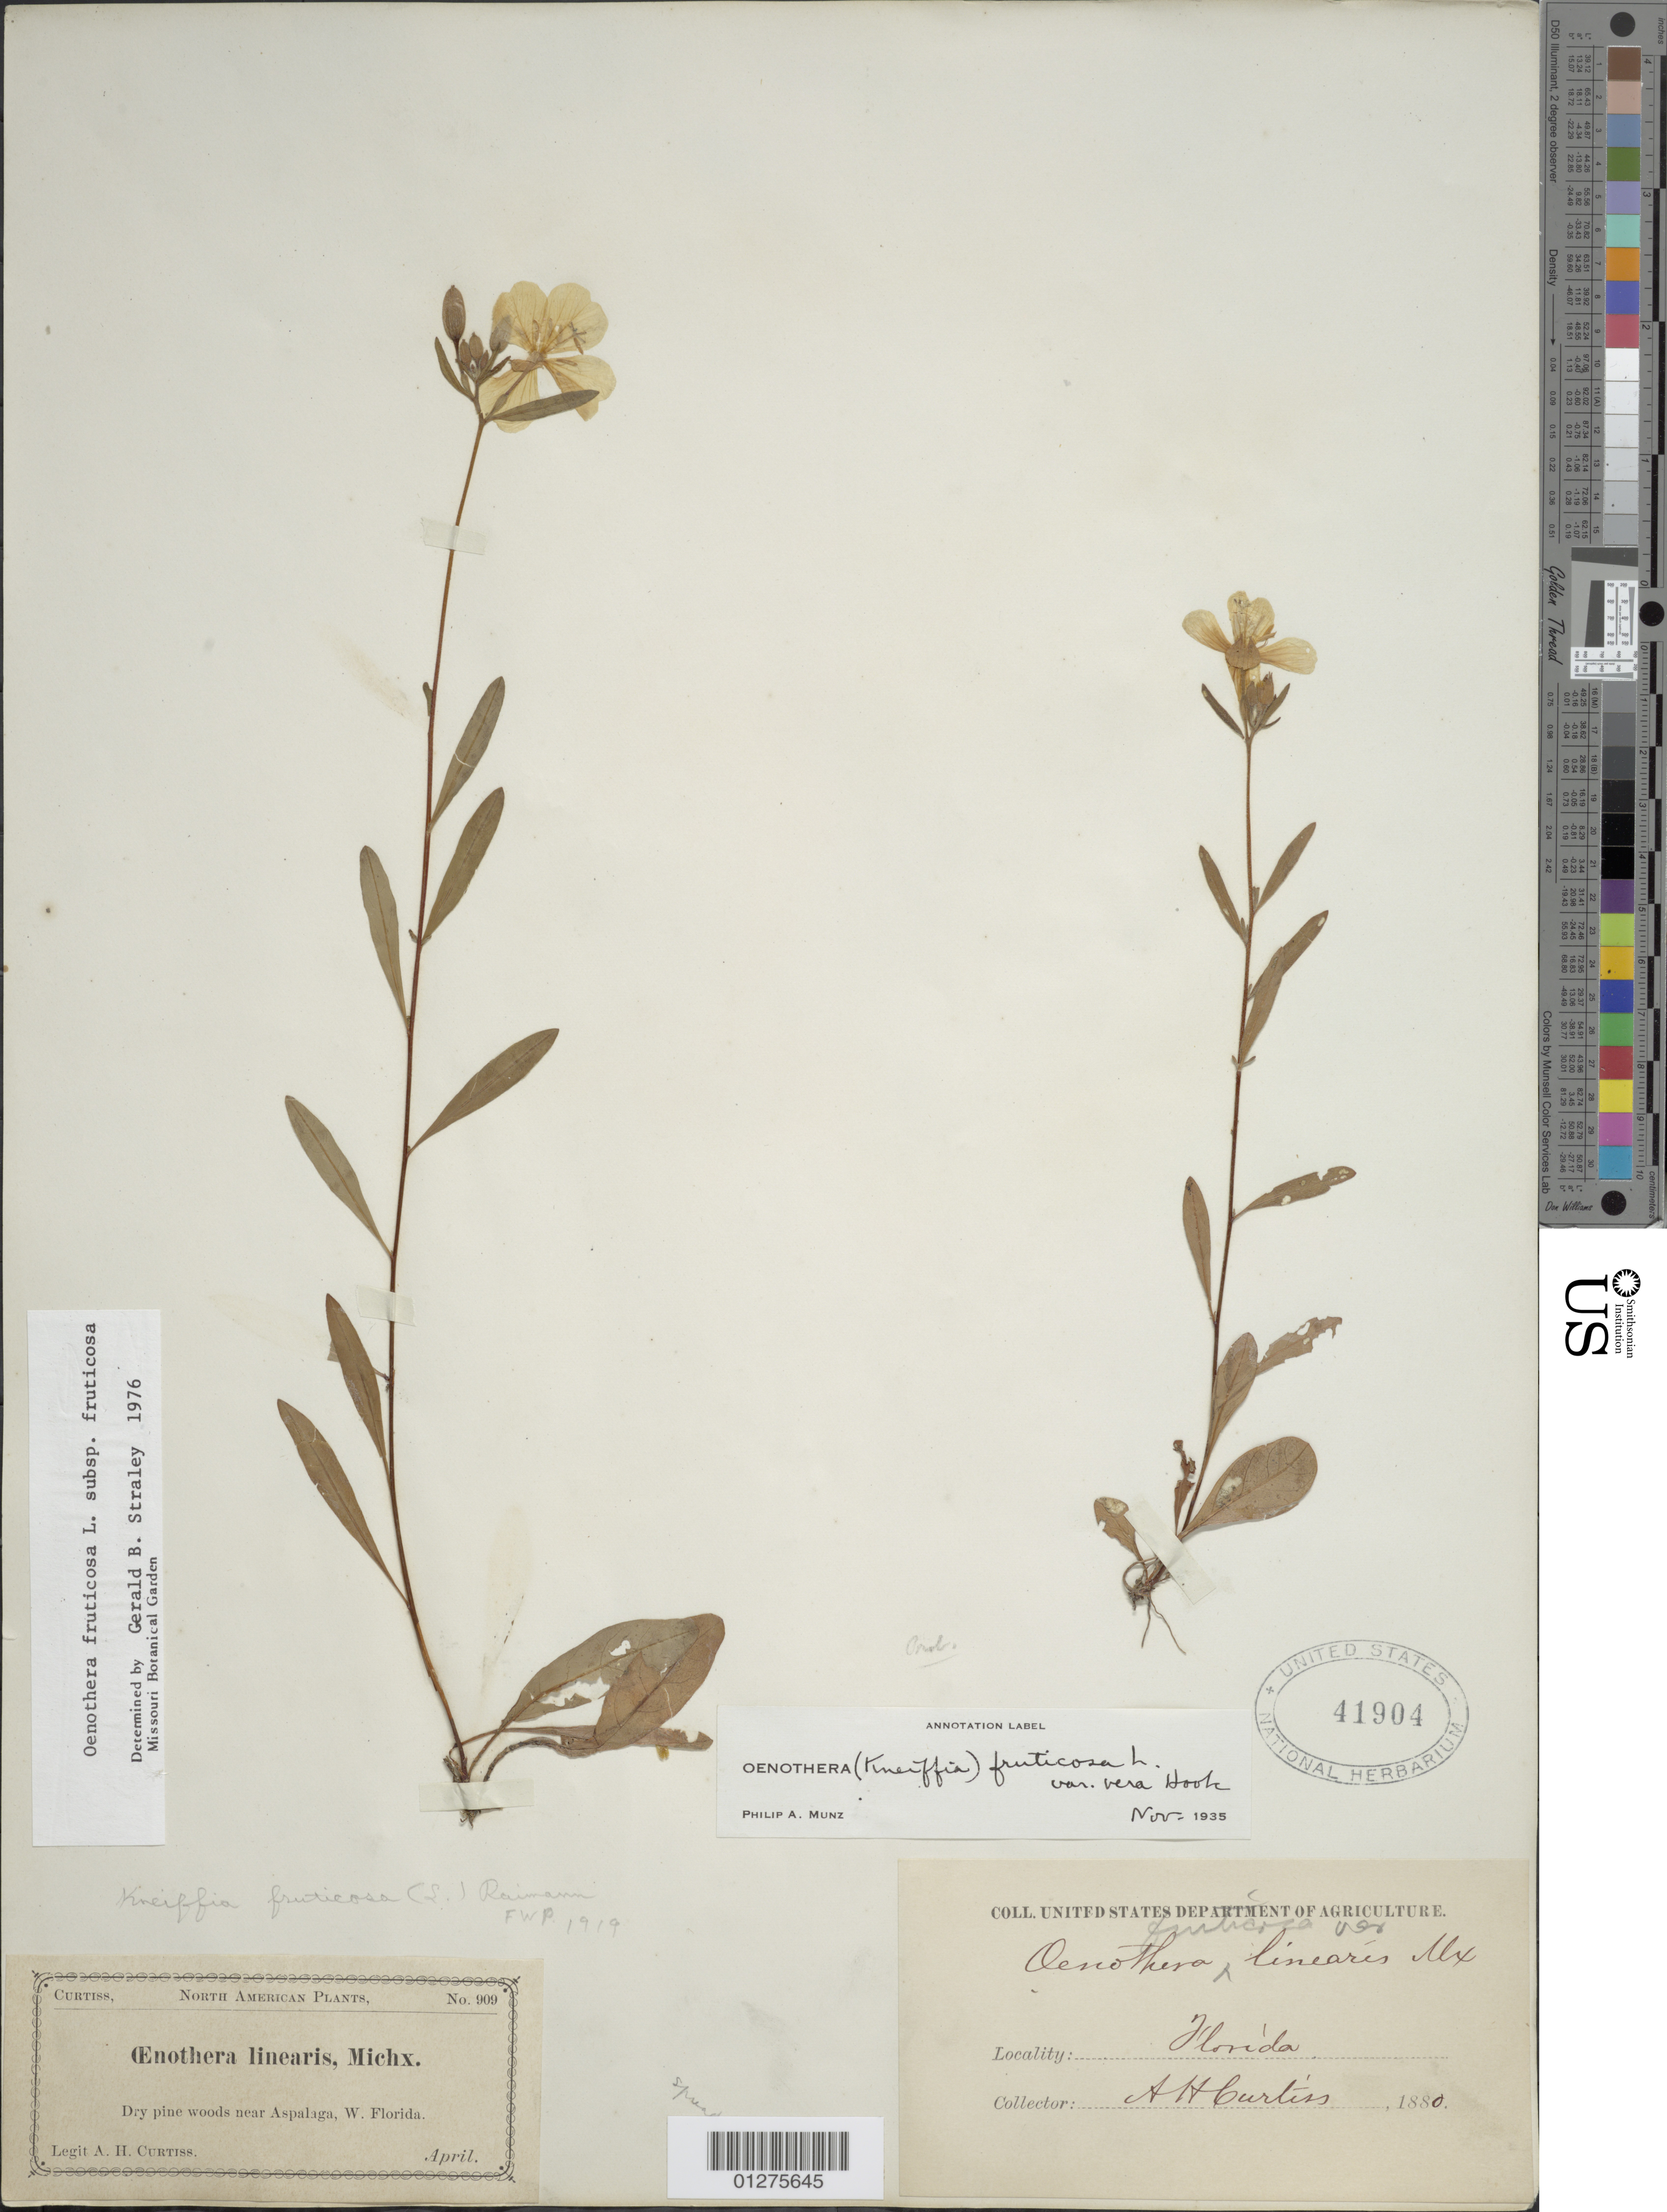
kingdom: Plantae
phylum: Tracheophyta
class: Magnoliopsida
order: Myrtales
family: Onagraceae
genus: Oenothera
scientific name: Oenothera fruticosa subsp. fruticosa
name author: L.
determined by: Straley, G. B.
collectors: A. H. Curtiss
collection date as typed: Apr 1880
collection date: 1880-04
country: United States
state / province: Florida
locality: Near Aspalaga, W. Florida.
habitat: Dry pine woods.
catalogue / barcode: US 41904